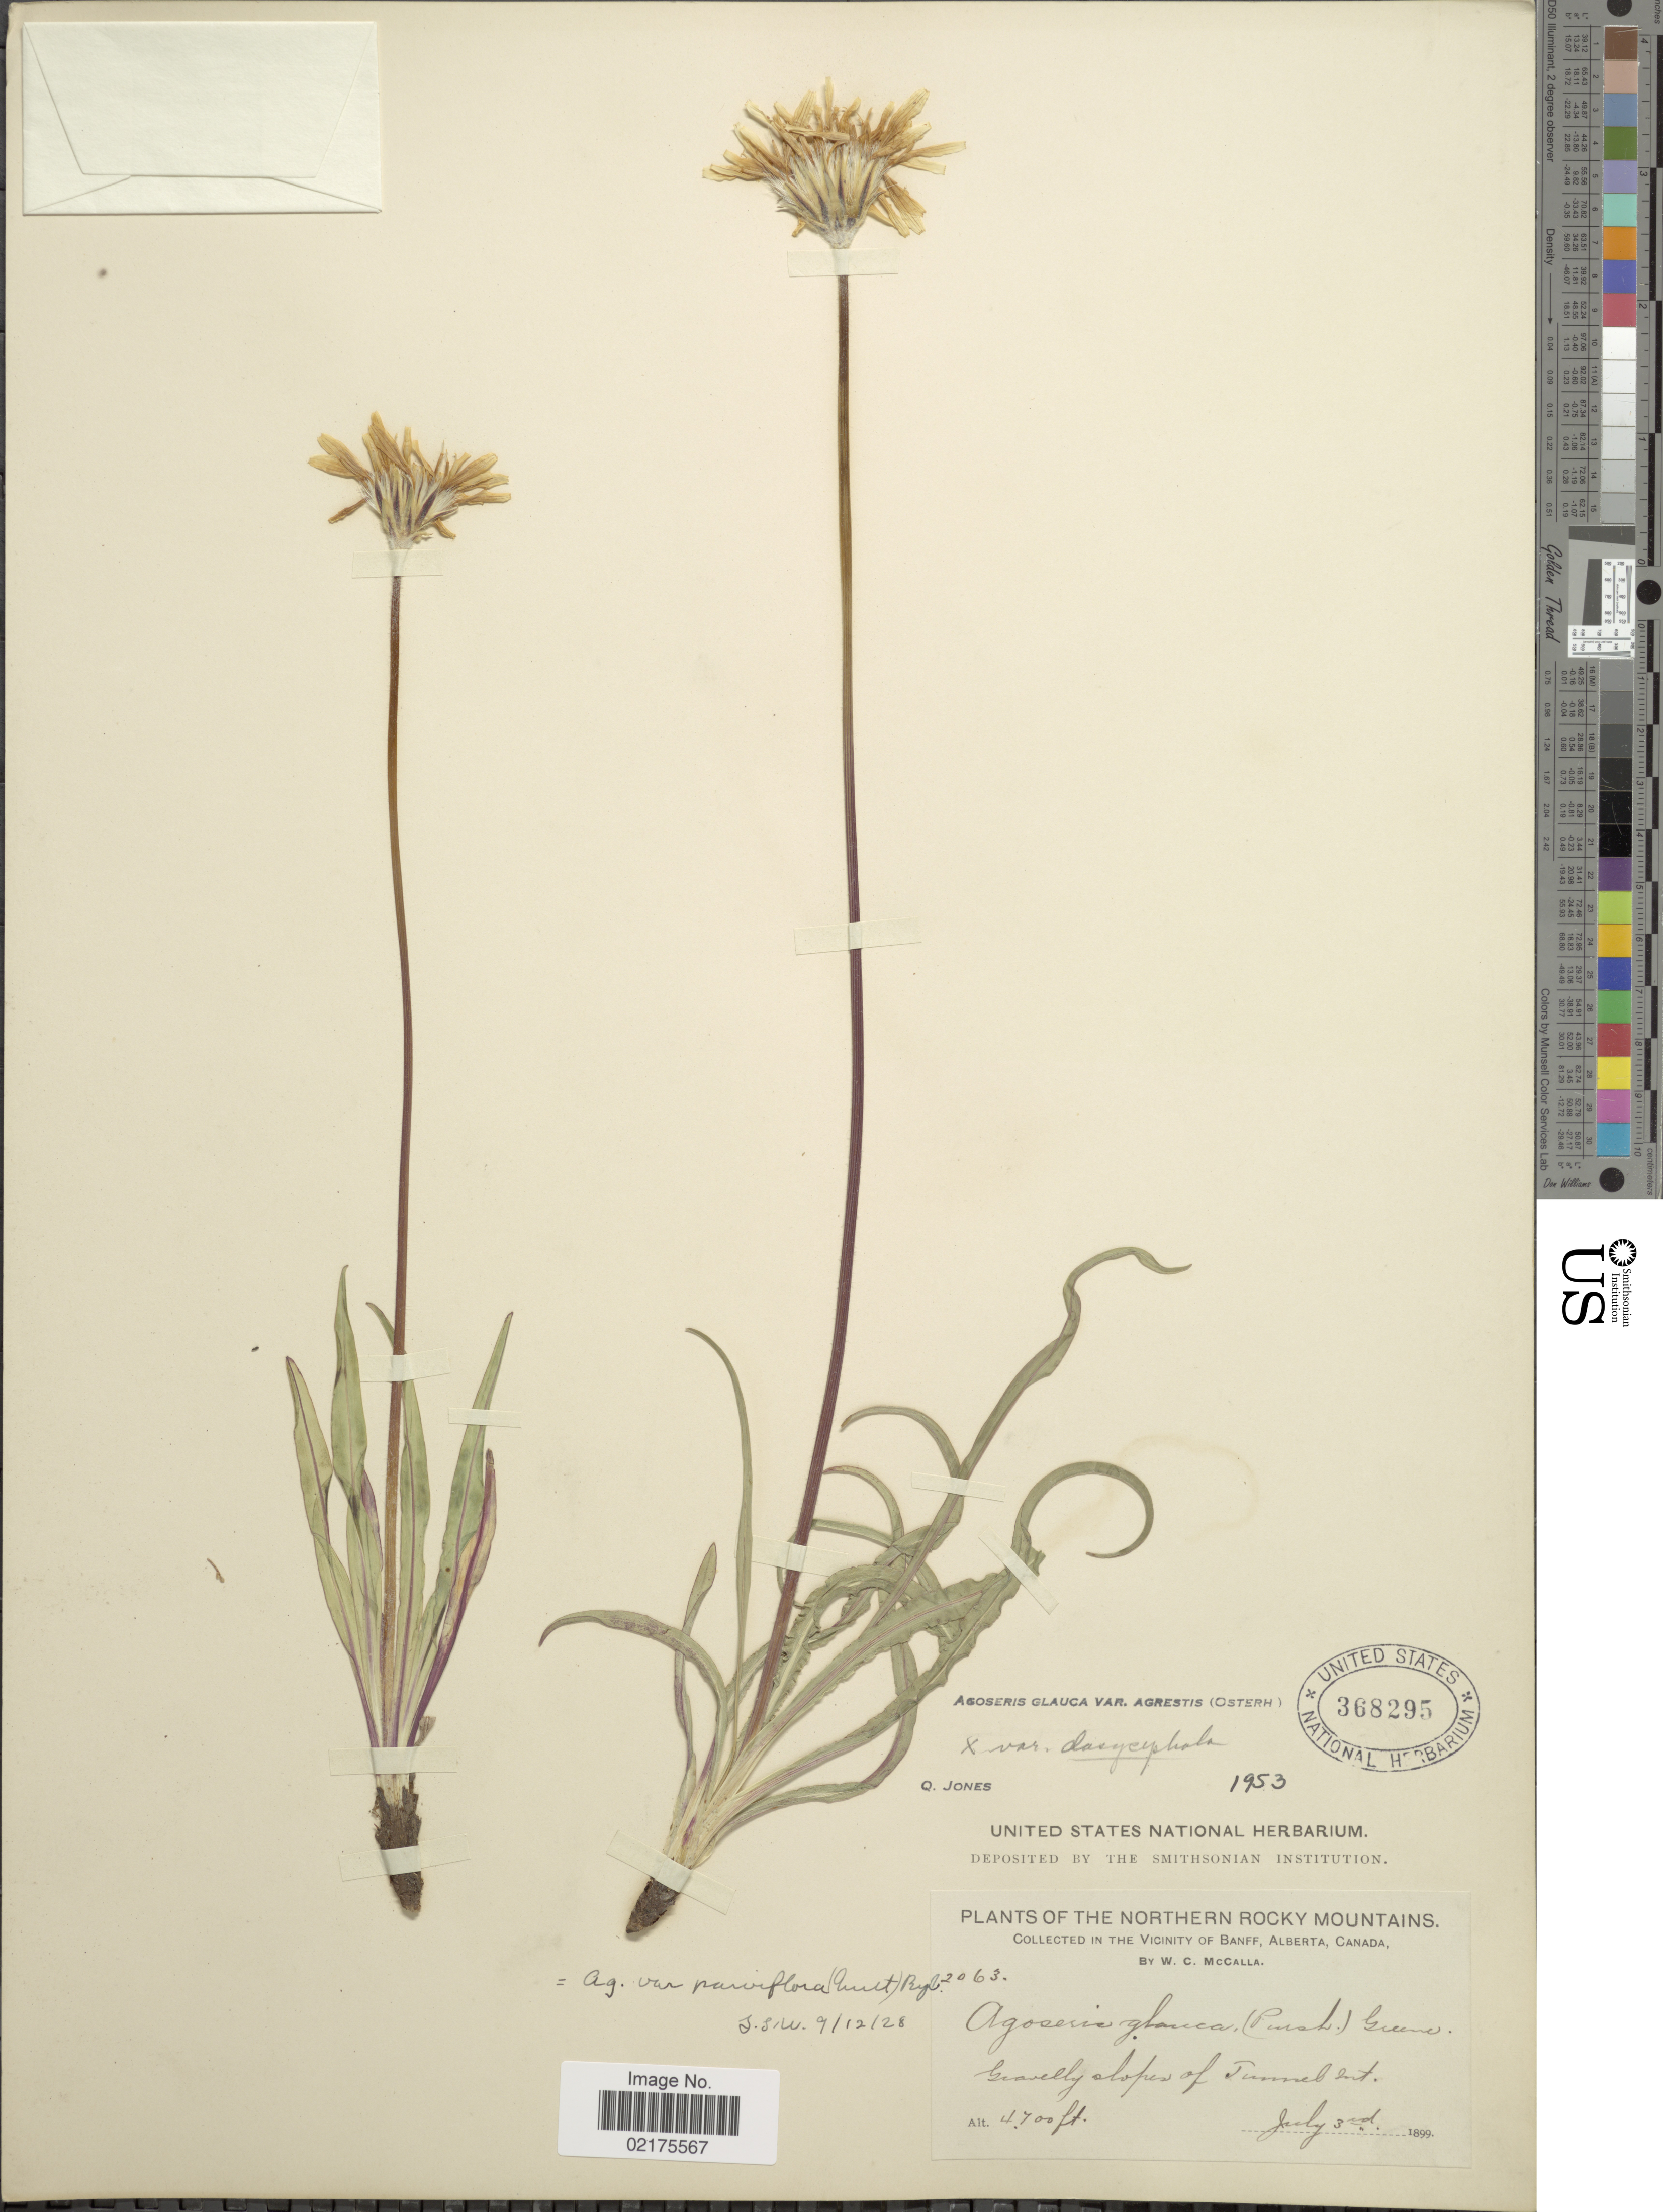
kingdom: Plantae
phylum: Tracheophyta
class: Magnoliopsida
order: Asterales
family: Asteraceae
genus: Agoseris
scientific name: Agoseris glauca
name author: (Pursh) Raf.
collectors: W. McCalla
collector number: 2063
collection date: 1899-07-03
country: Canada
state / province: Alberta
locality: Northern Rocky Mountains, Vicinity of Banff, Gravelly slopes of Tunnel Mt.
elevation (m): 1433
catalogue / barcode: US 368295